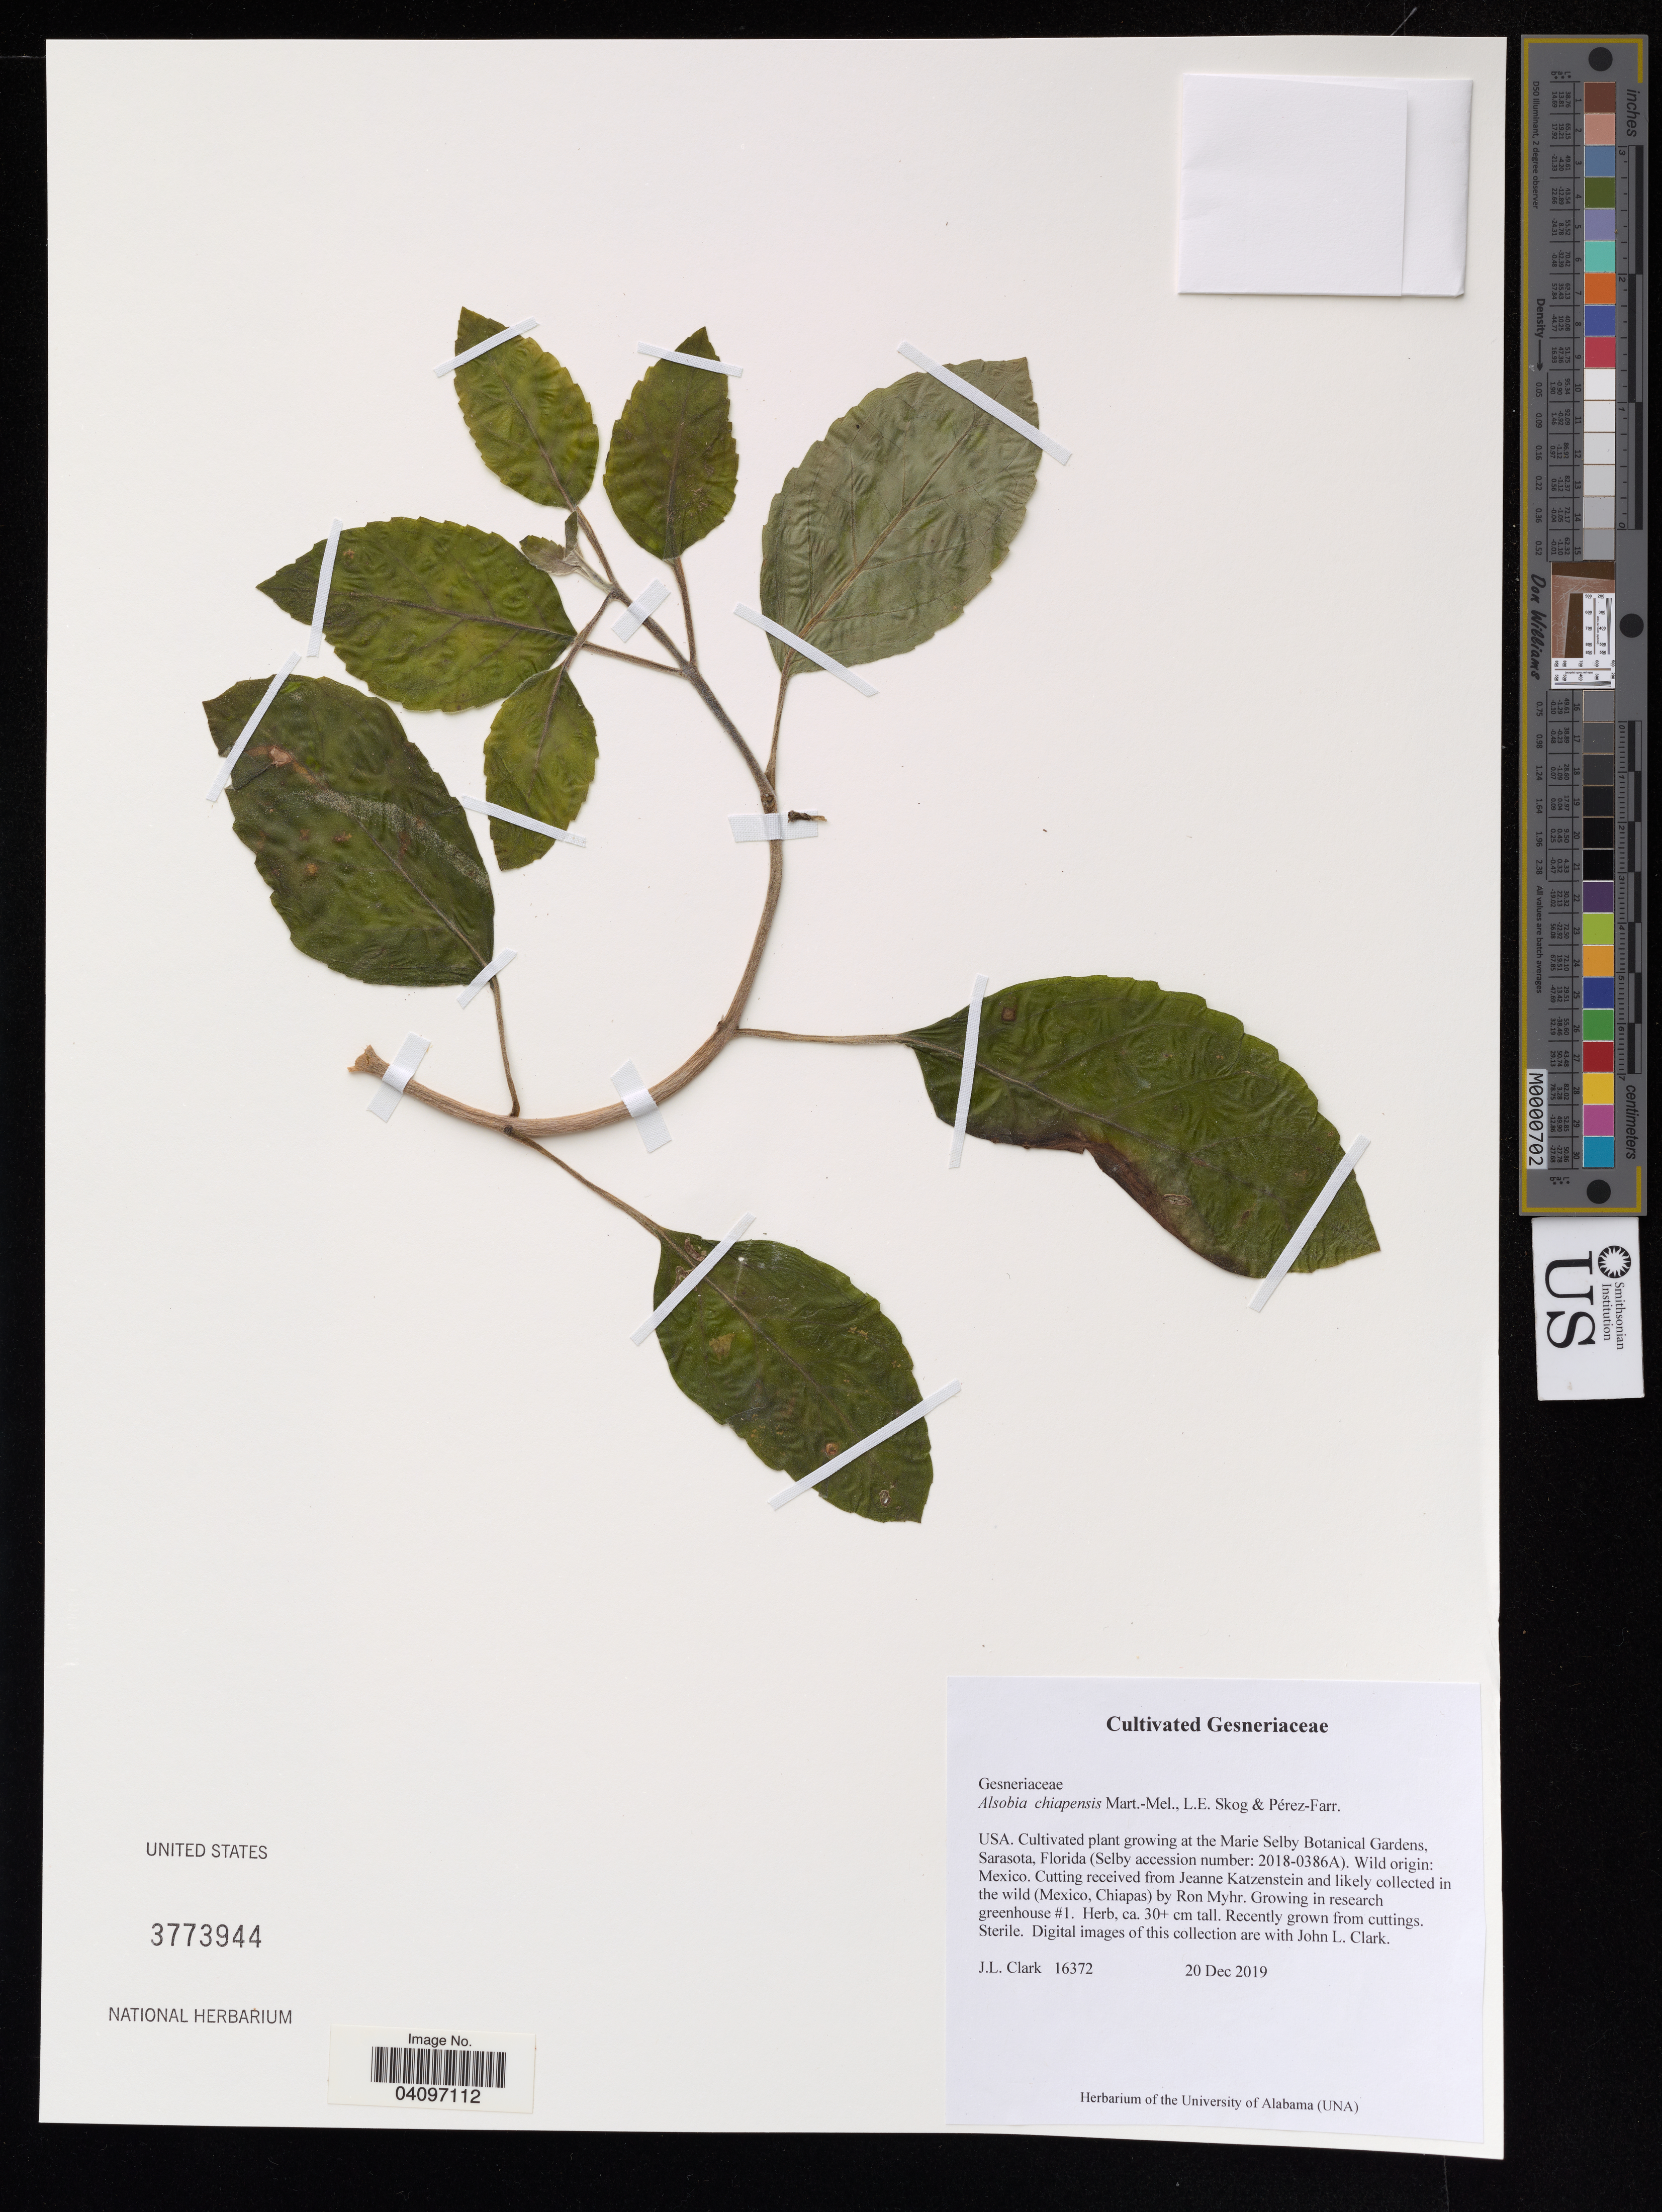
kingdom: Plantae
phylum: Tracheophyta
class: Magnoliopsida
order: Lamiales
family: Gesneriaceae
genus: Alsobia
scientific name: Alsobia chiapensis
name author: Mart.-Mel. et al.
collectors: R. Myhr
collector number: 16372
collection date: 2019-12-20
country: United States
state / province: Florida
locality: USA. Cultivated plant growing at the Marie Selby Botanical Gardens, Sarasota, Florida (Selby accession number: 2018-0386A). Wild origin: Mexico. Cutting received from Jeanne Katzenstein and likely collected in the wild (Mexico, Chiapas).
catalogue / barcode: US 3773944